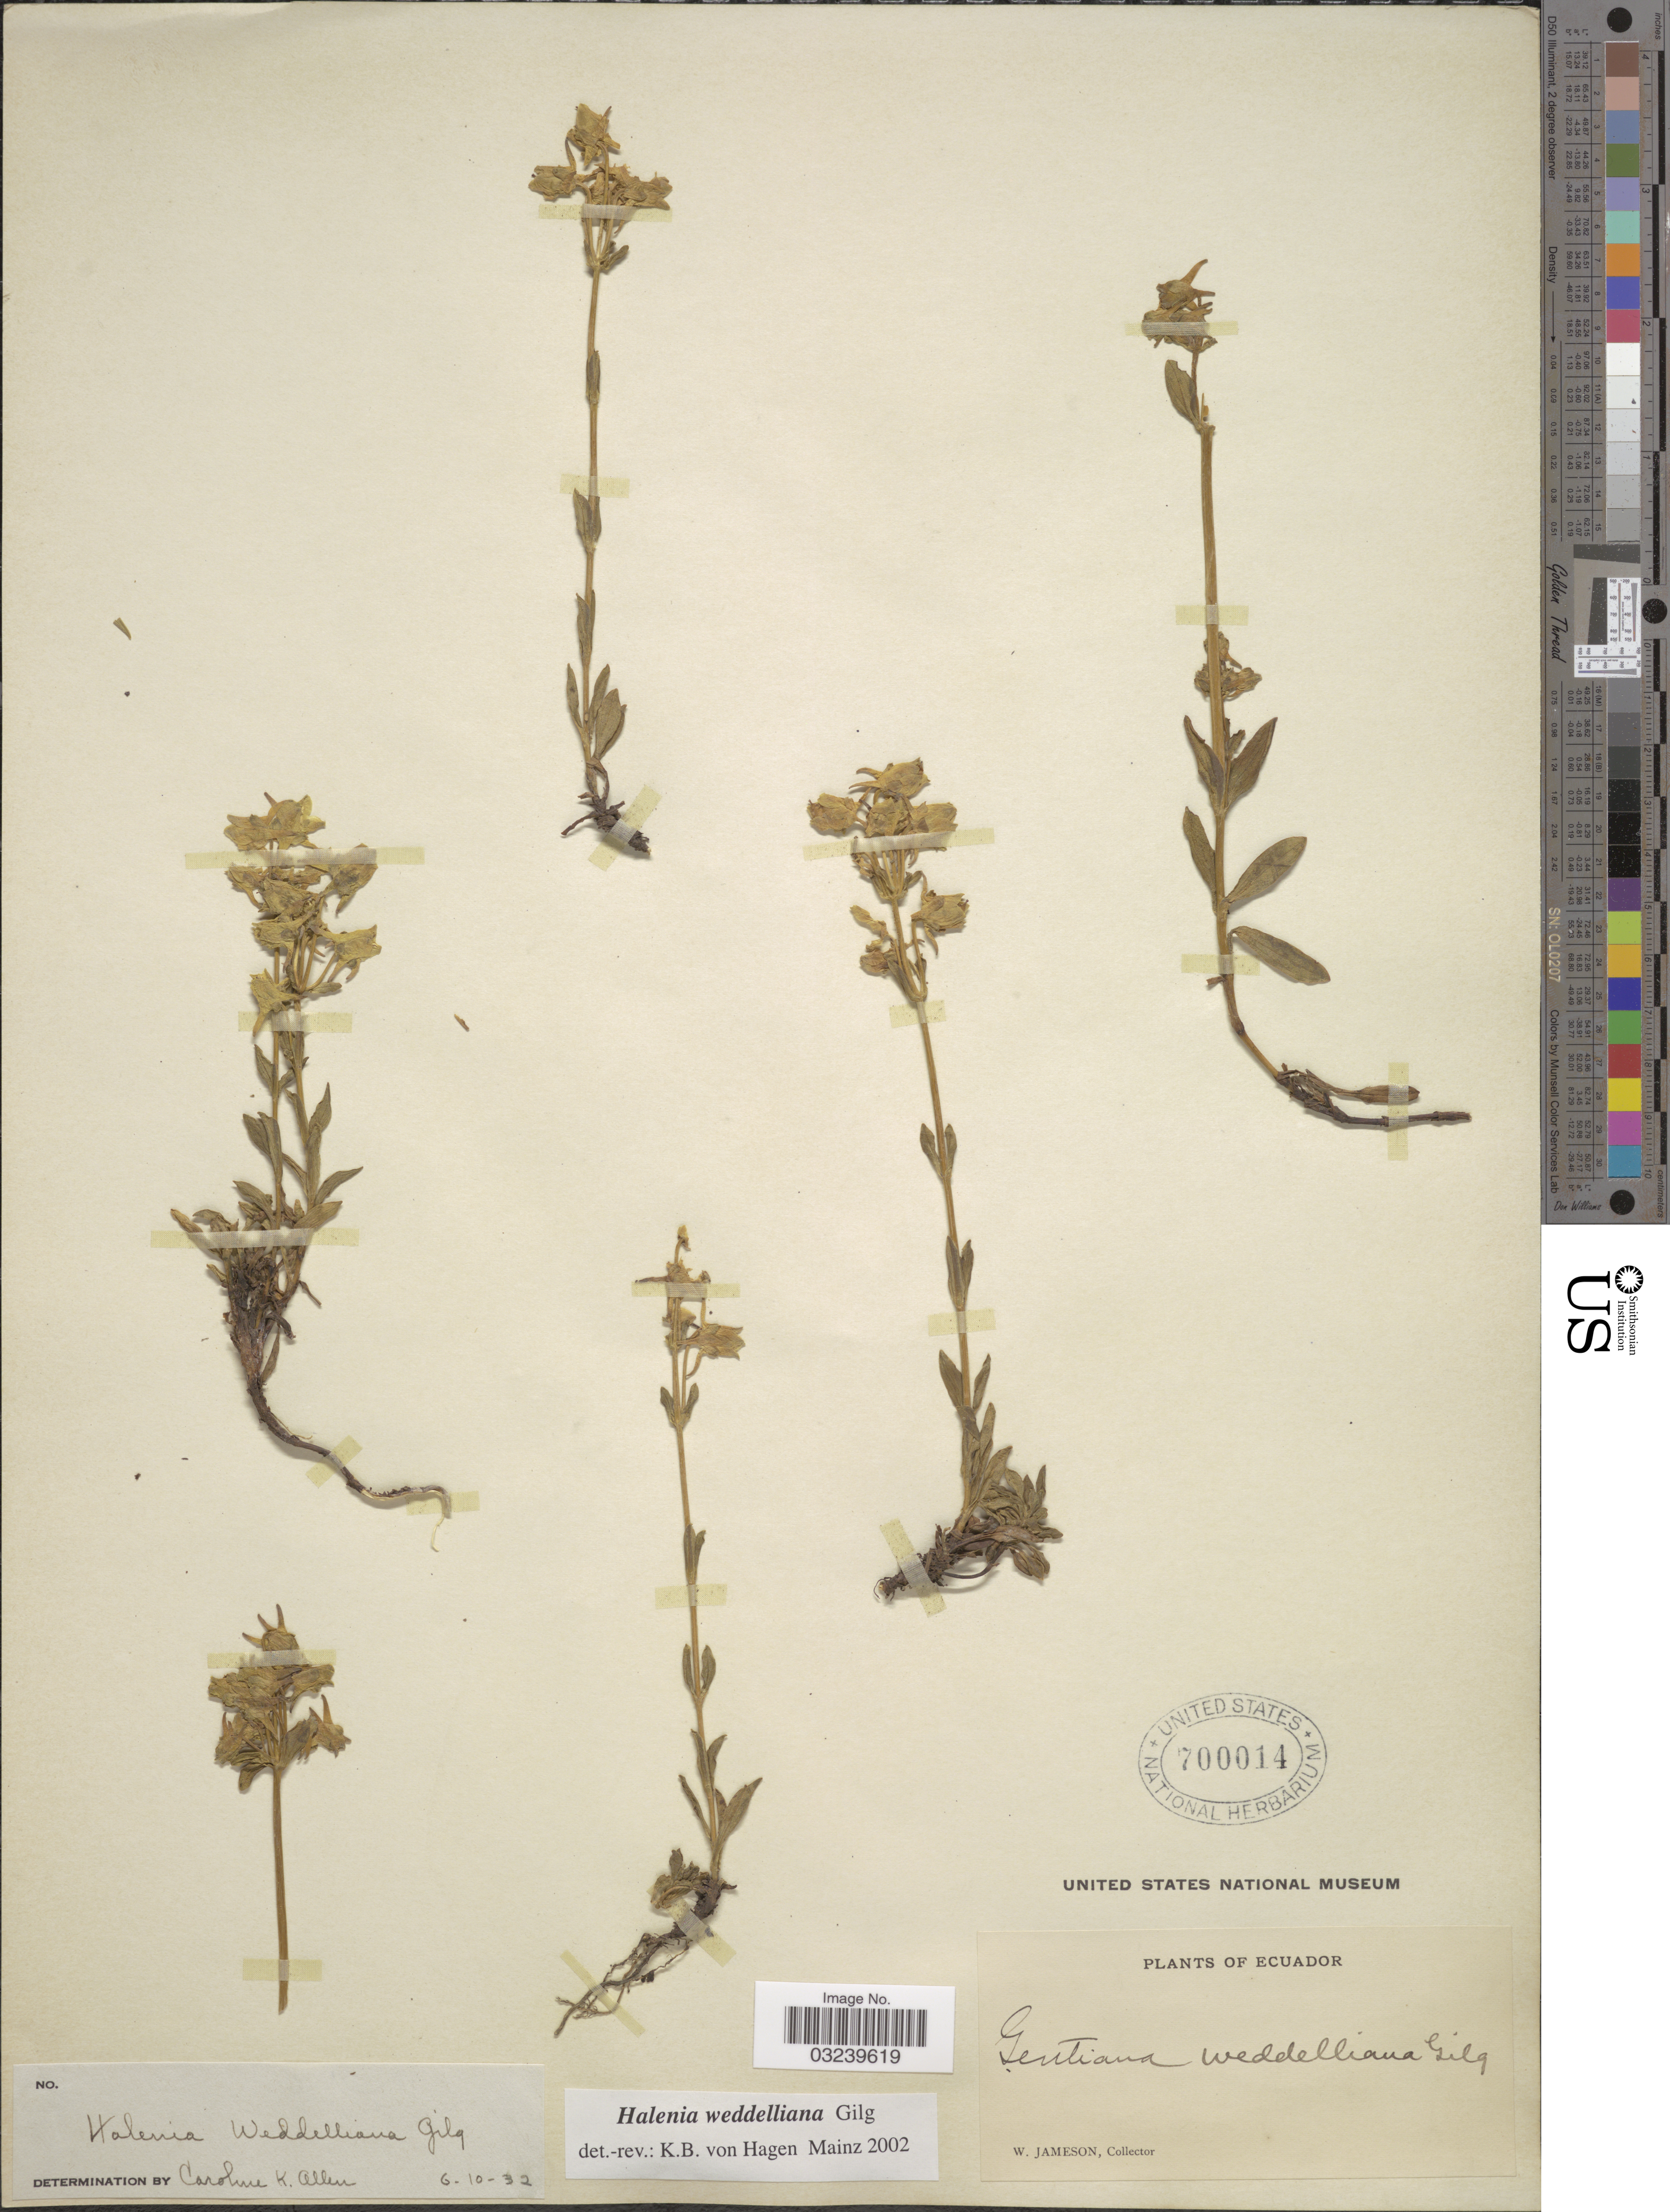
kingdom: Plantae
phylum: Tracheophyta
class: Magnoliopsida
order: Gentianales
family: Gentianaceae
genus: Halenia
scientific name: Halenia weddelliana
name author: Gilg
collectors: W. Jameson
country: Ecuador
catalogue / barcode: US 700014